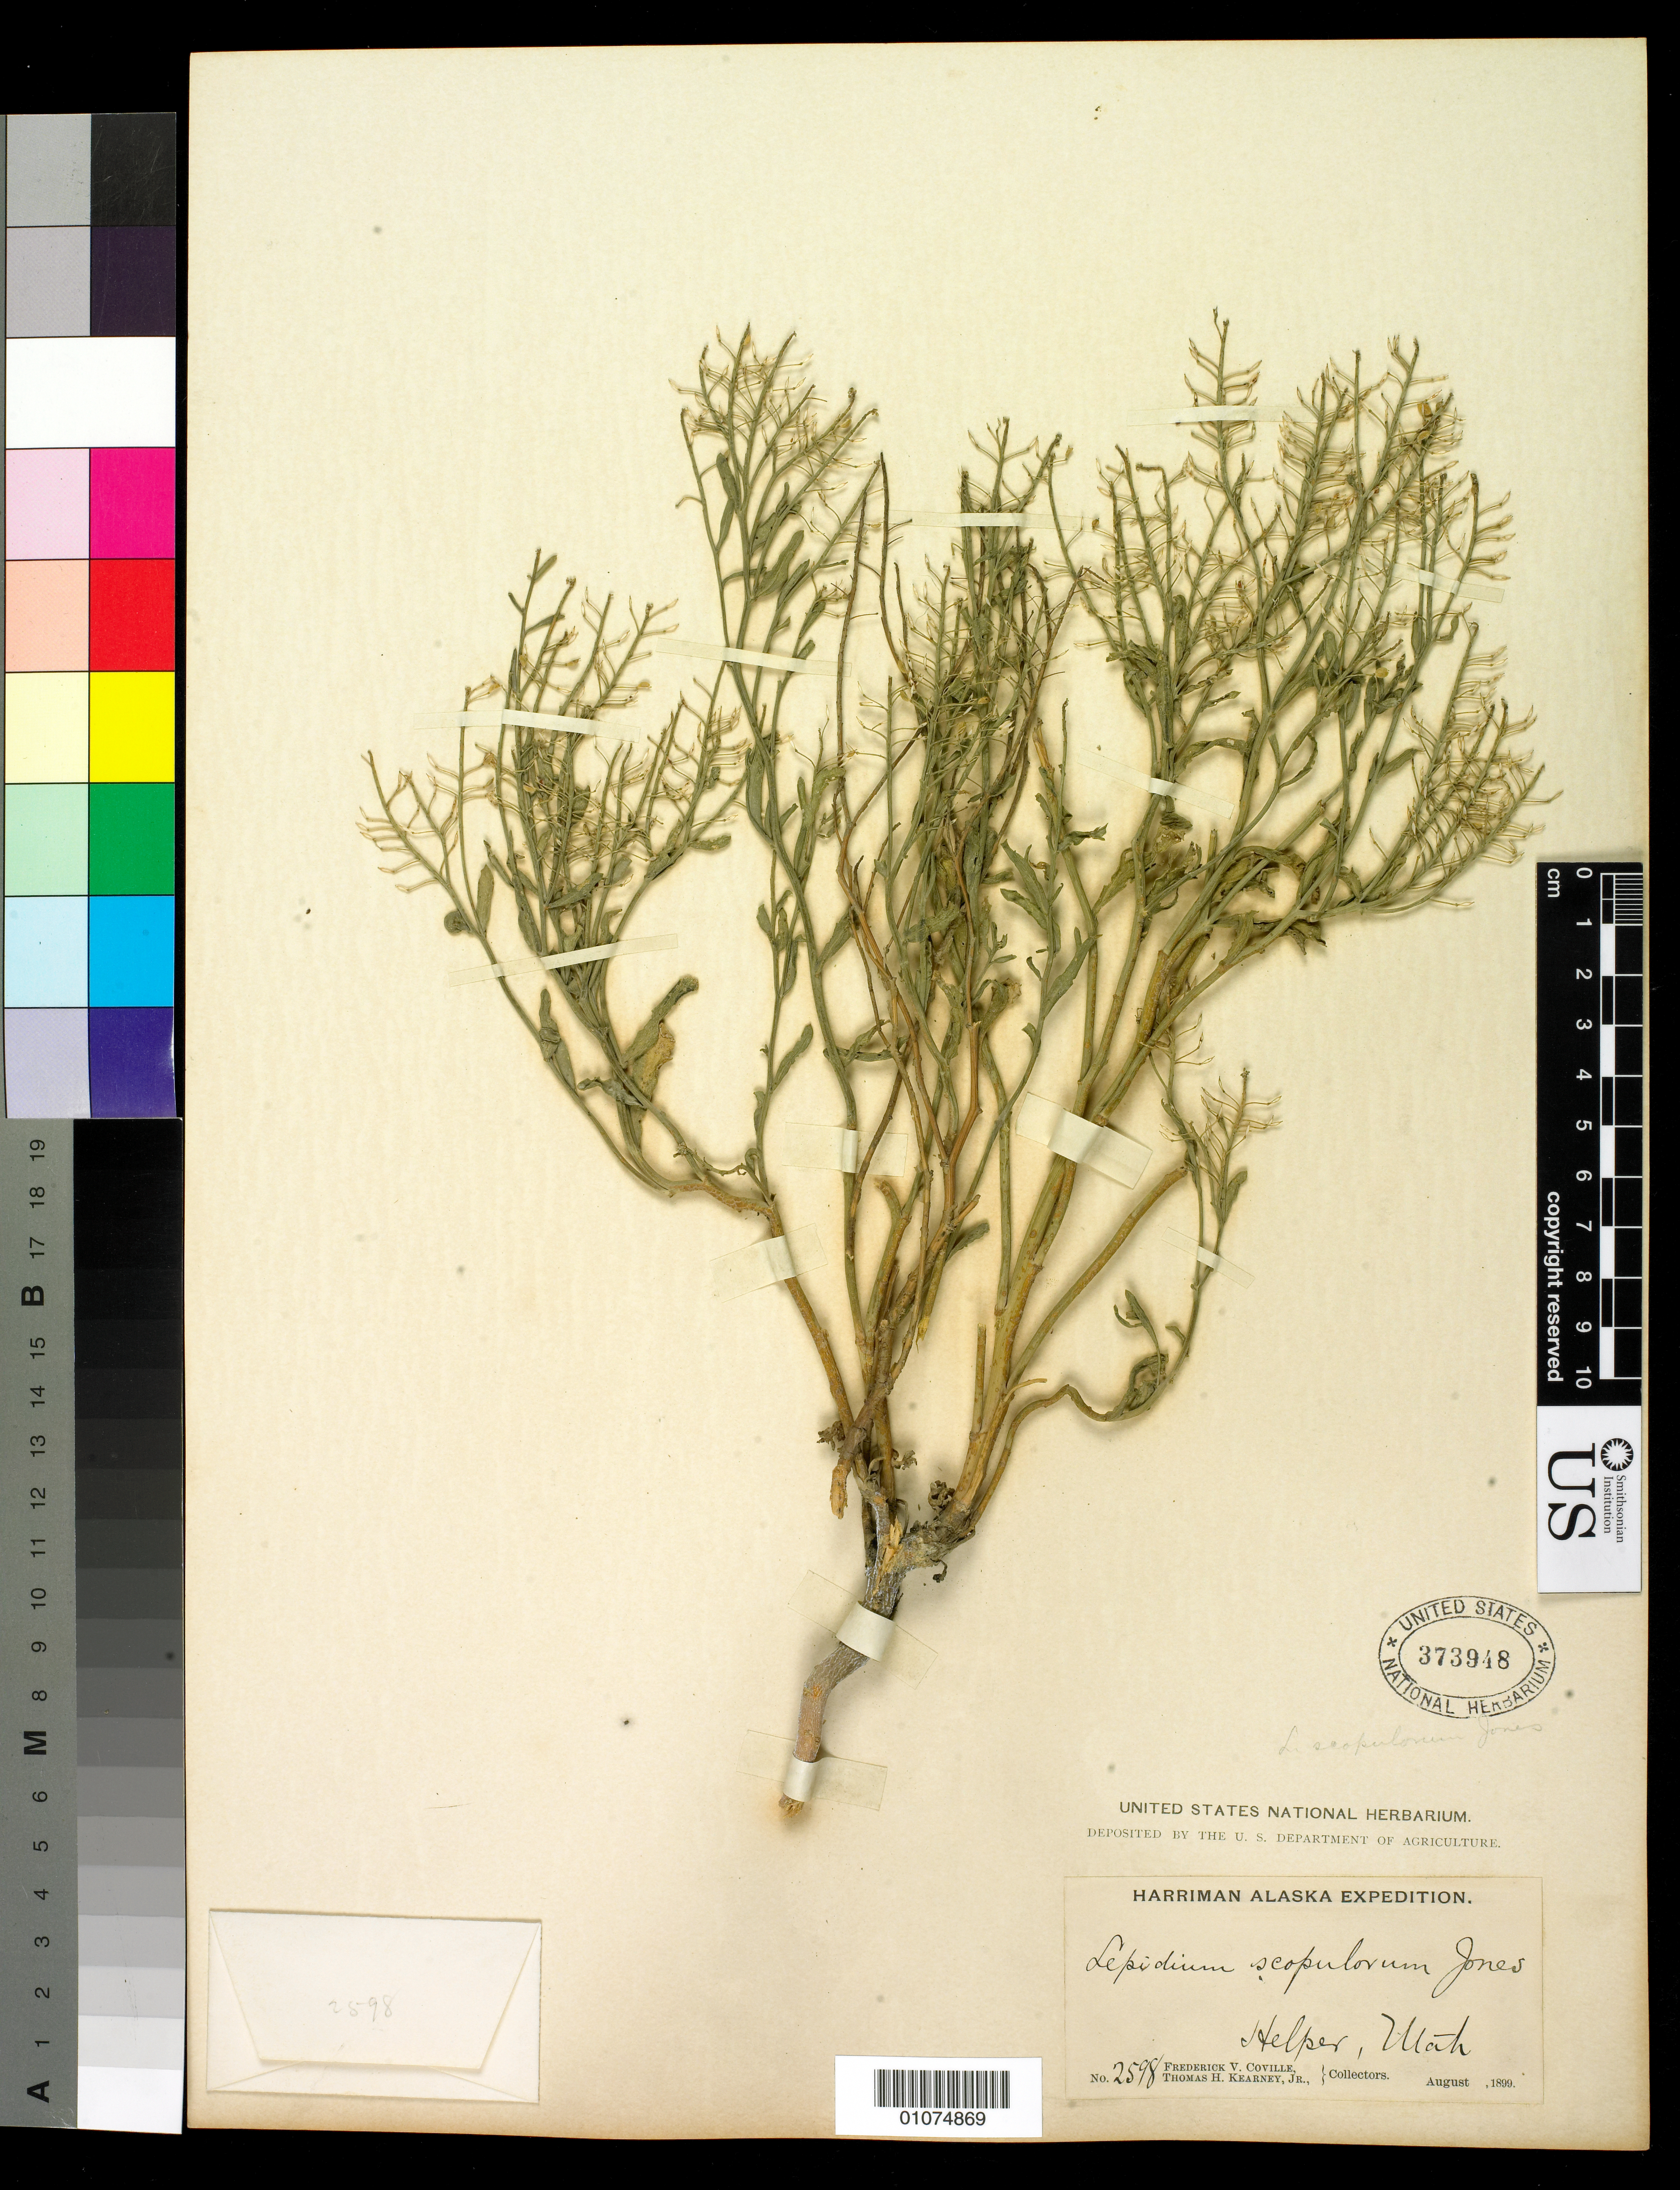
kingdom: Plantae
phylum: Tracheophyta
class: Magnoliopsida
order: Brassicales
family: Brassicaceae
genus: Lepidium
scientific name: Lepidium scopulorum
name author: M.E. Jones ex B.L. Rob.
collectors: F. V. Coville, T. H. Kearney & T. H. Kearney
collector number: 2598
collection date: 1899-08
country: United States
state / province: Utah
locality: Helper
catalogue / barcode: US 373948